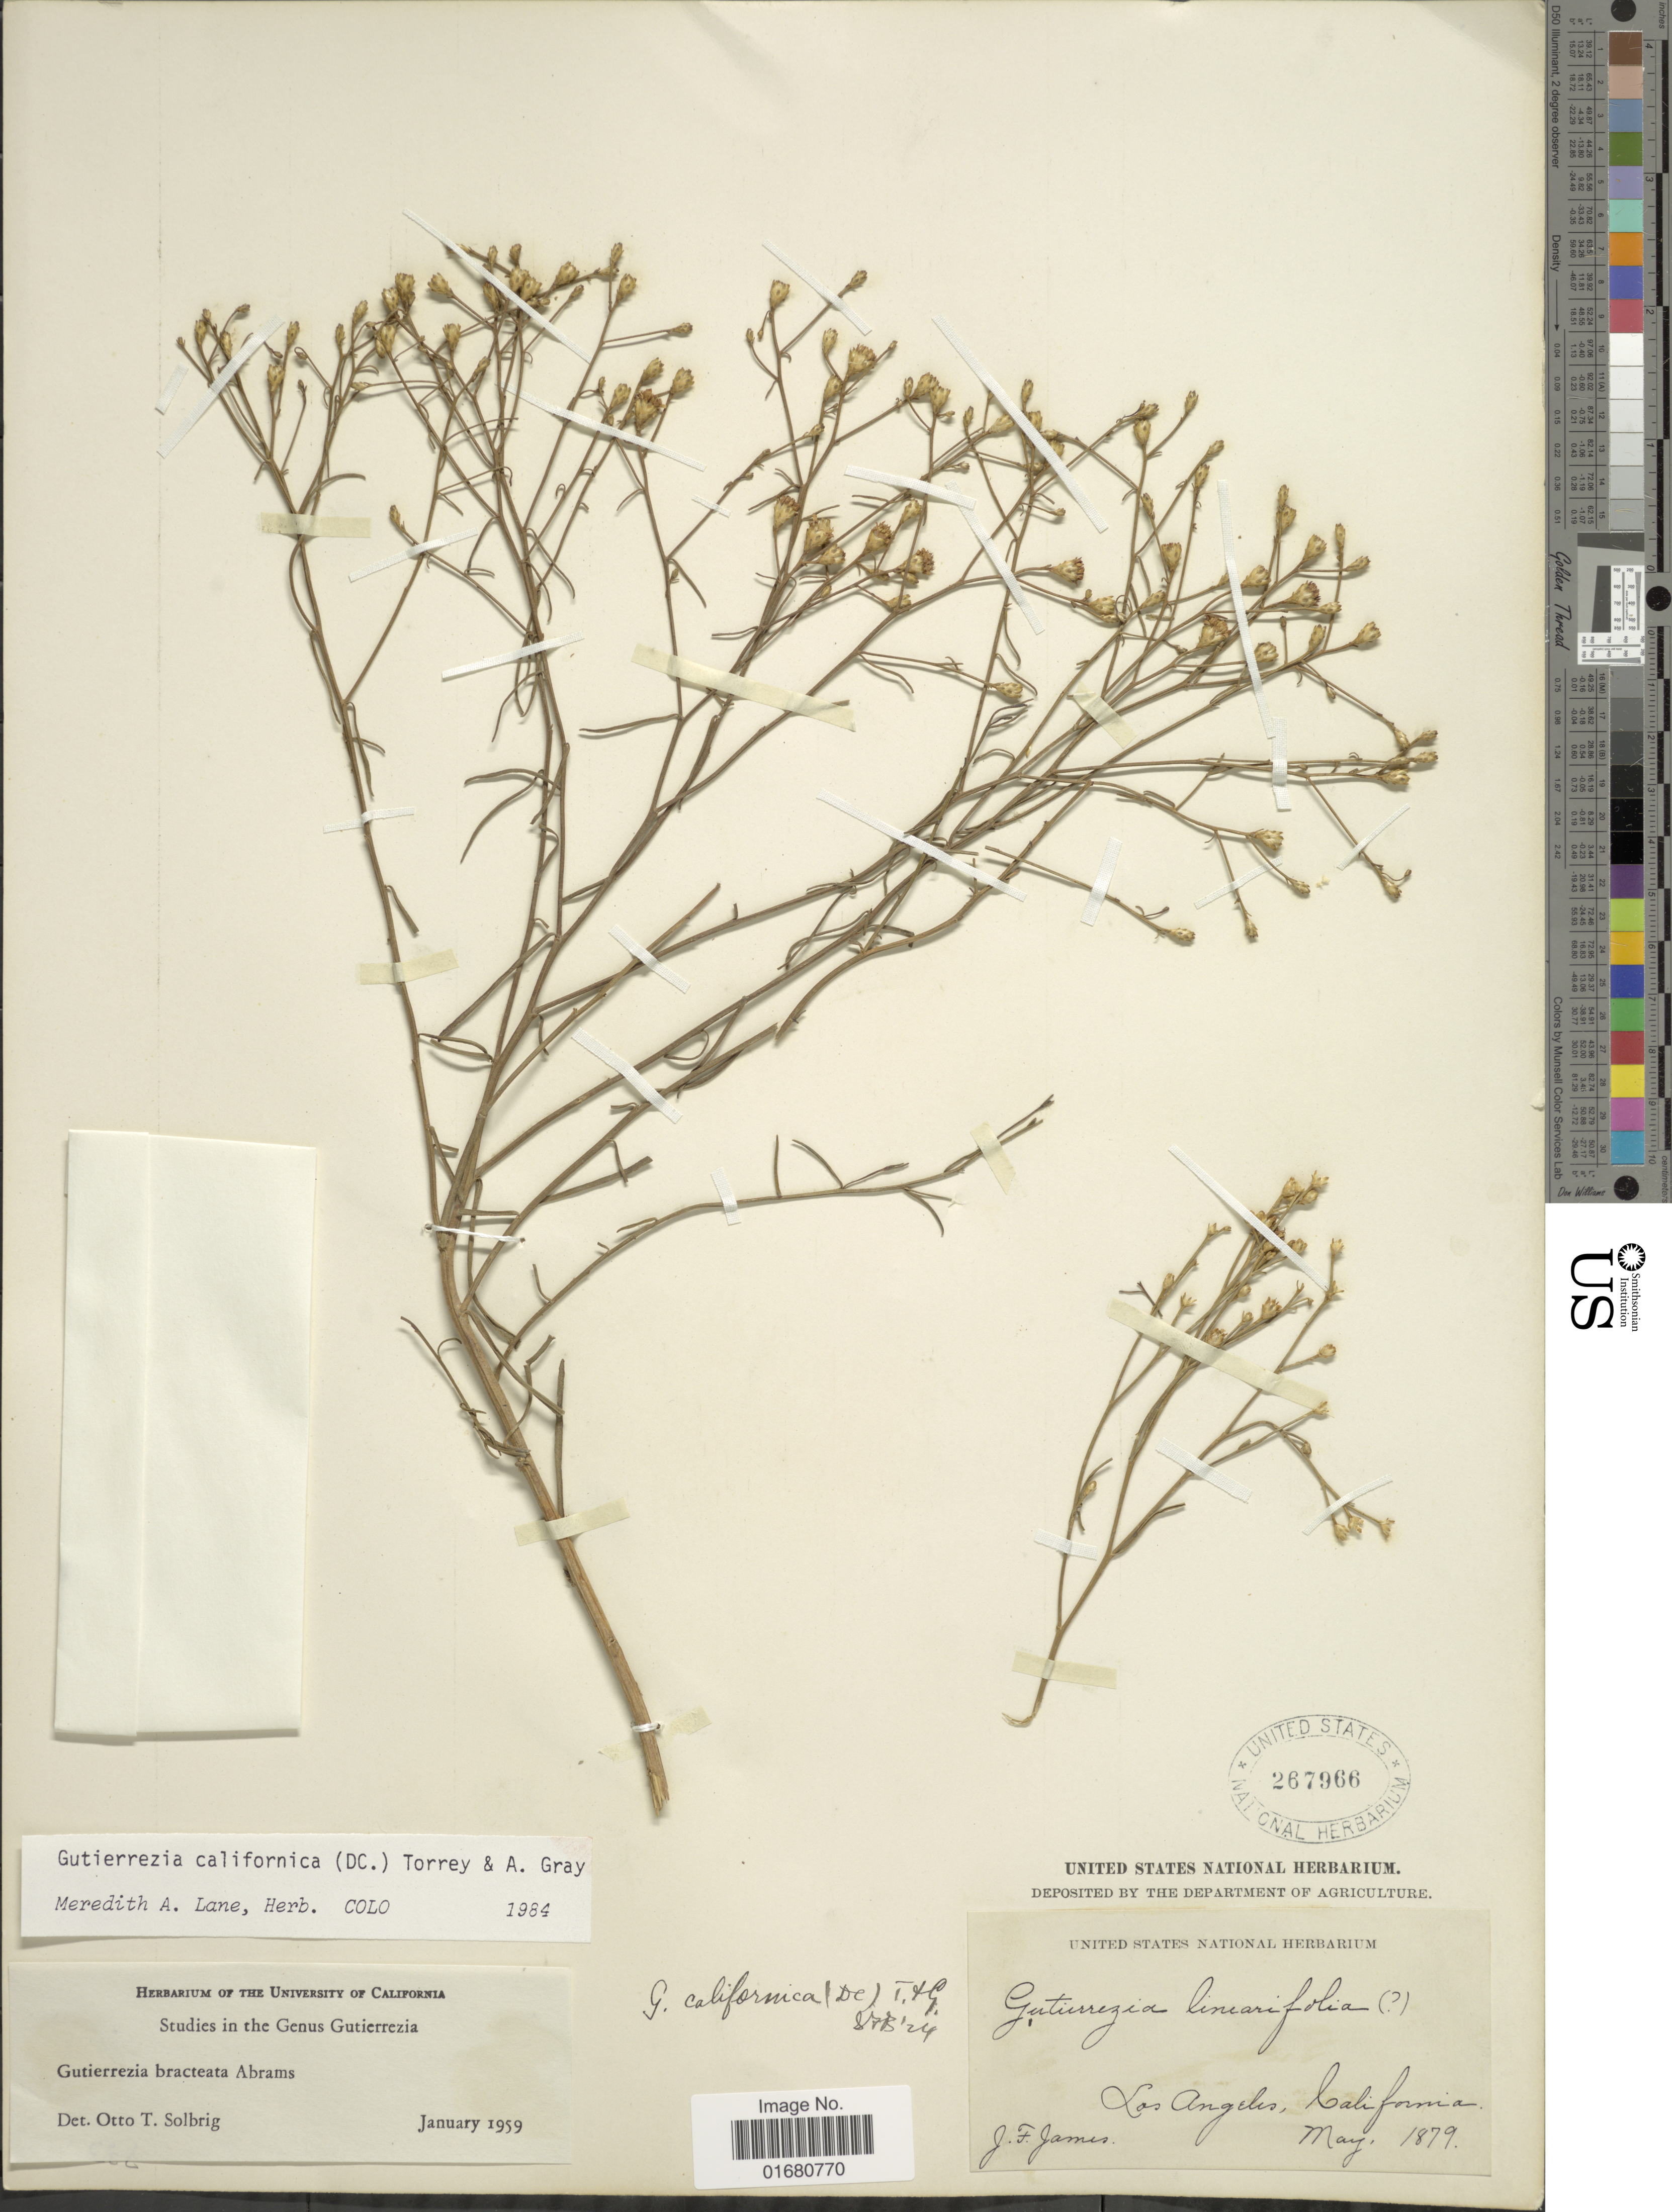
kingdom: Plantae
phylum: Tracheophyta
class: Magnoliopsida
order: Asterales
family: Asteraceae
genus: Gutierrezia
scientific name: Gutierrezia californica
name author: Torr. & A. Gray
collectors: J. James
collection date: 1879-05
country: United States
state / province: California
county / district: Los Angeles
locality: Los Angeles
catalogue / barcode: US 267966